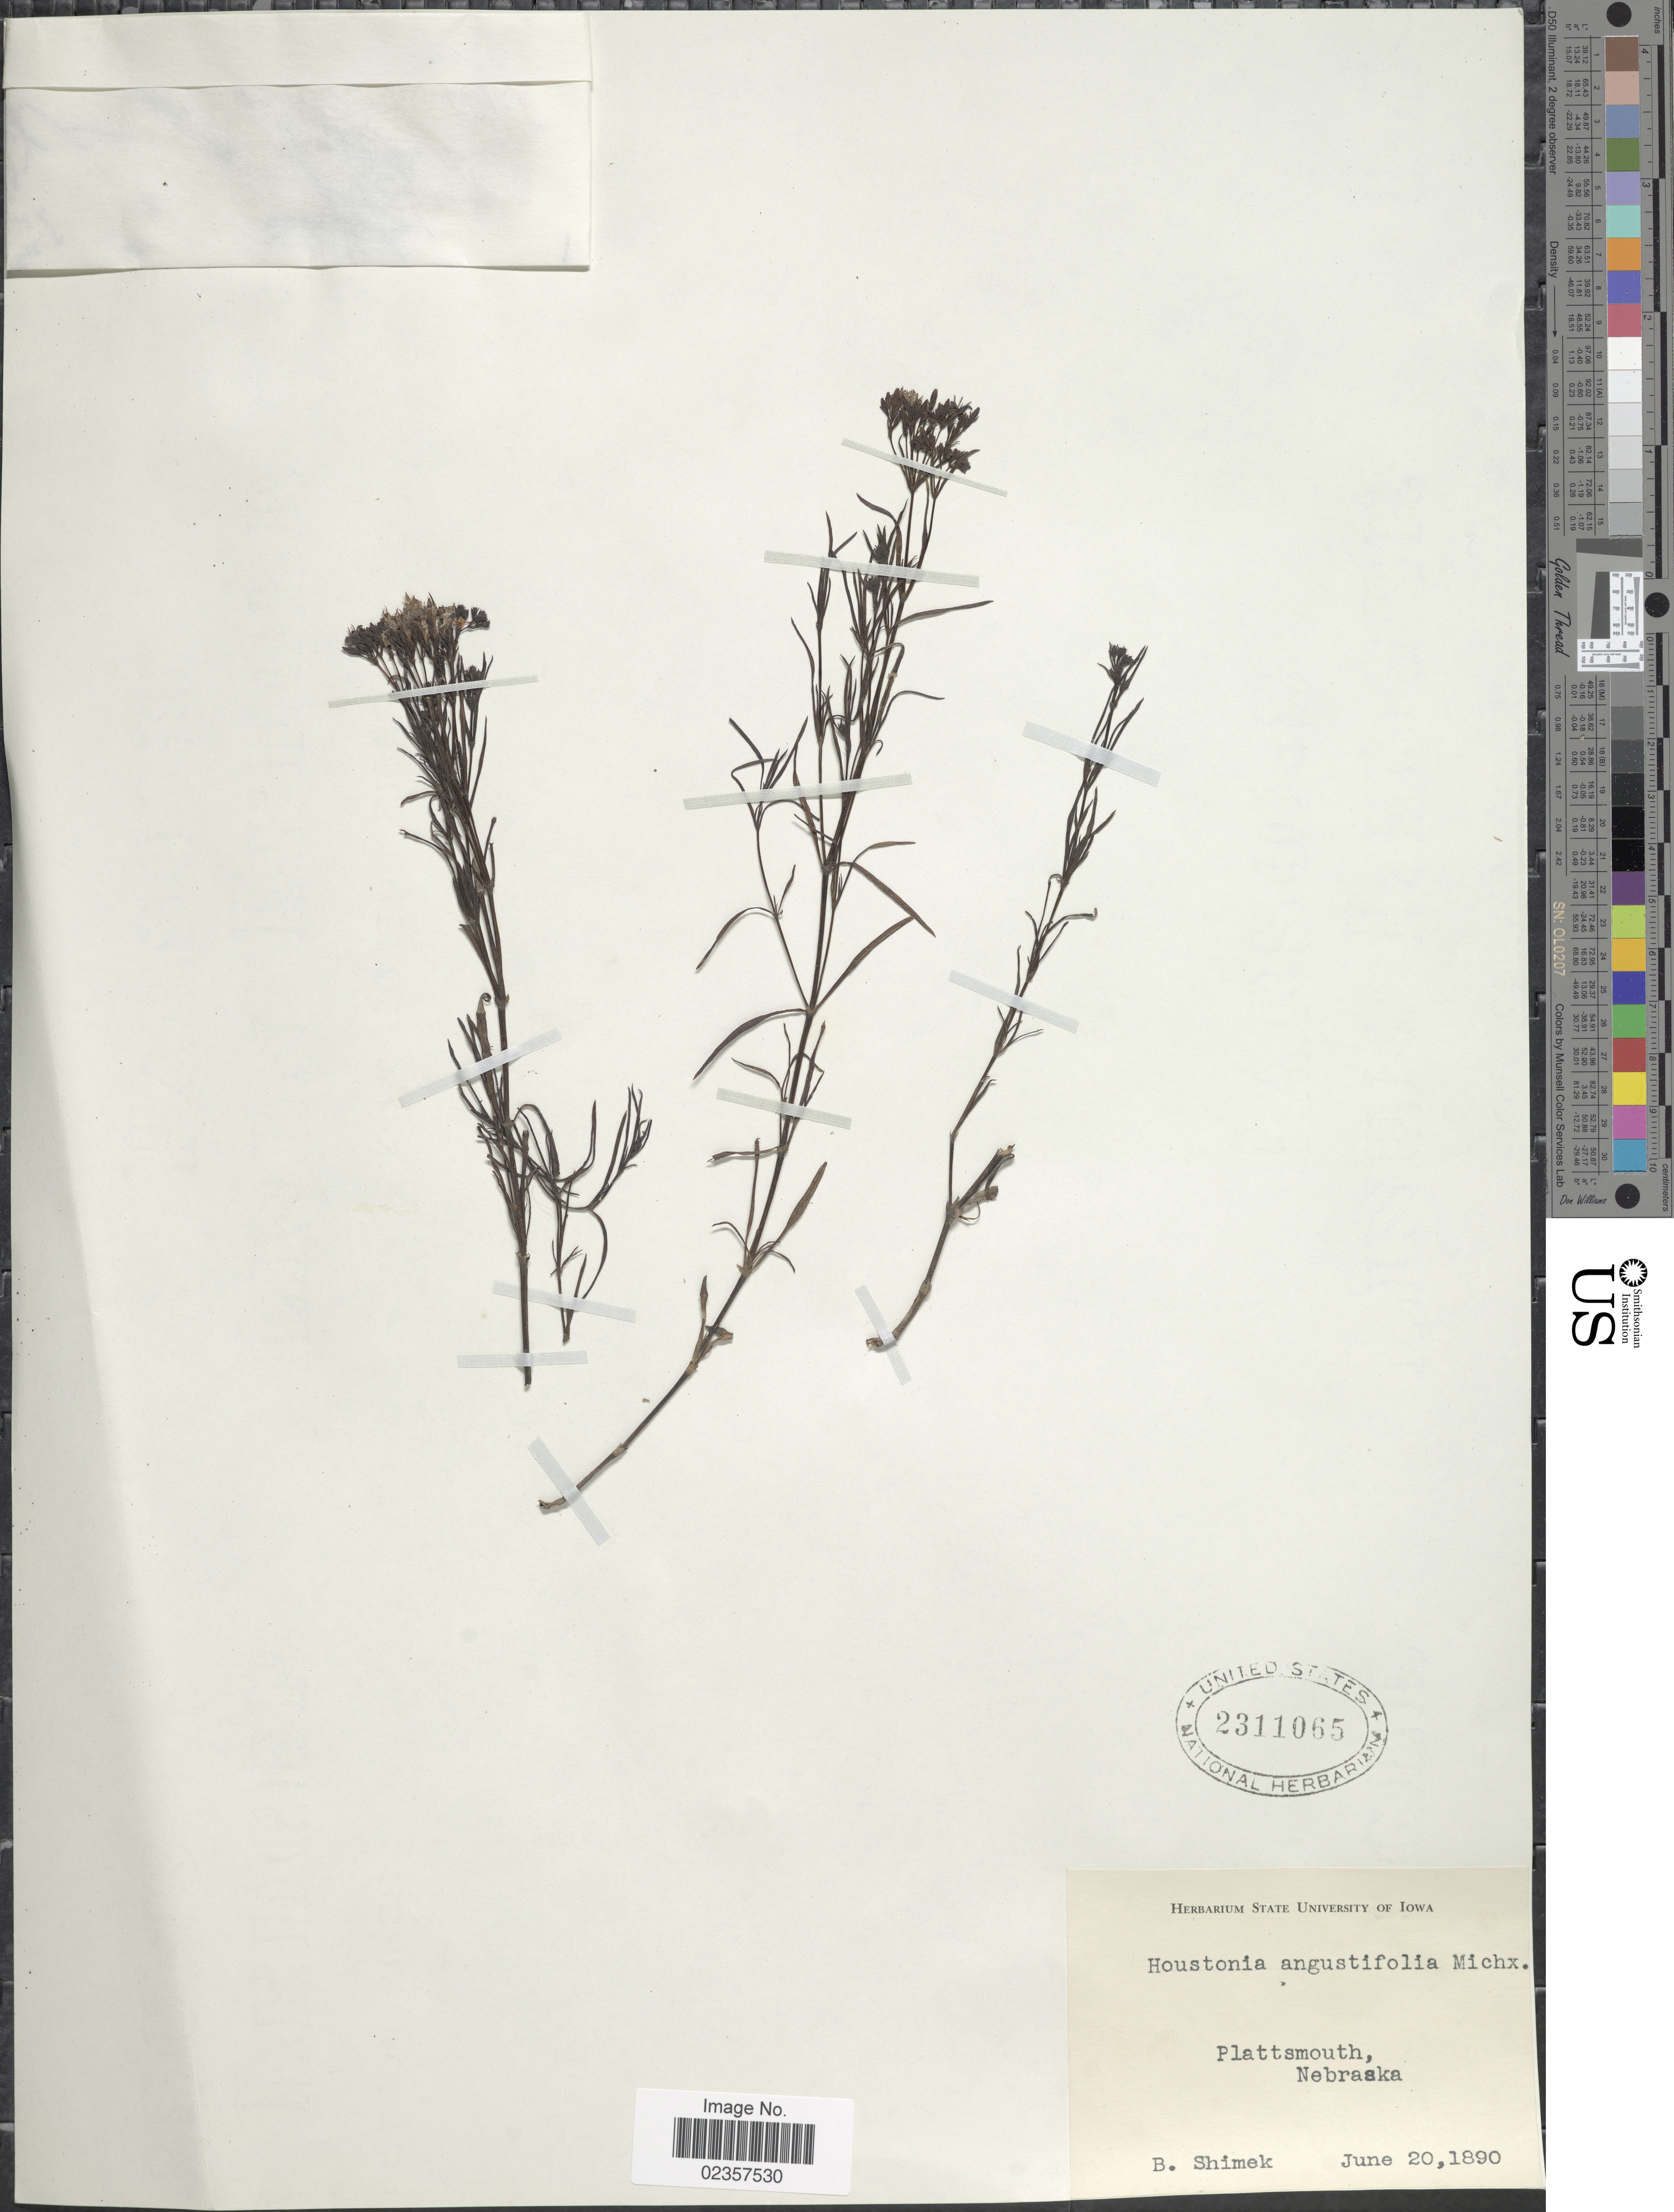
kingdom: Plantae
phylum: Tracheophyta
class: Magnoliopsida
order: Gentianales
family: Rubiaceae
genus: Houstonia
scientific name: Houstonia nigricans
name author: (Lam.) Fernald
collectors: B. Shimek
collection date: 1890-06-20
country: United States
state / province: Nebraska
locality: Plattsmouth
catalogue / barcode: US 2311065